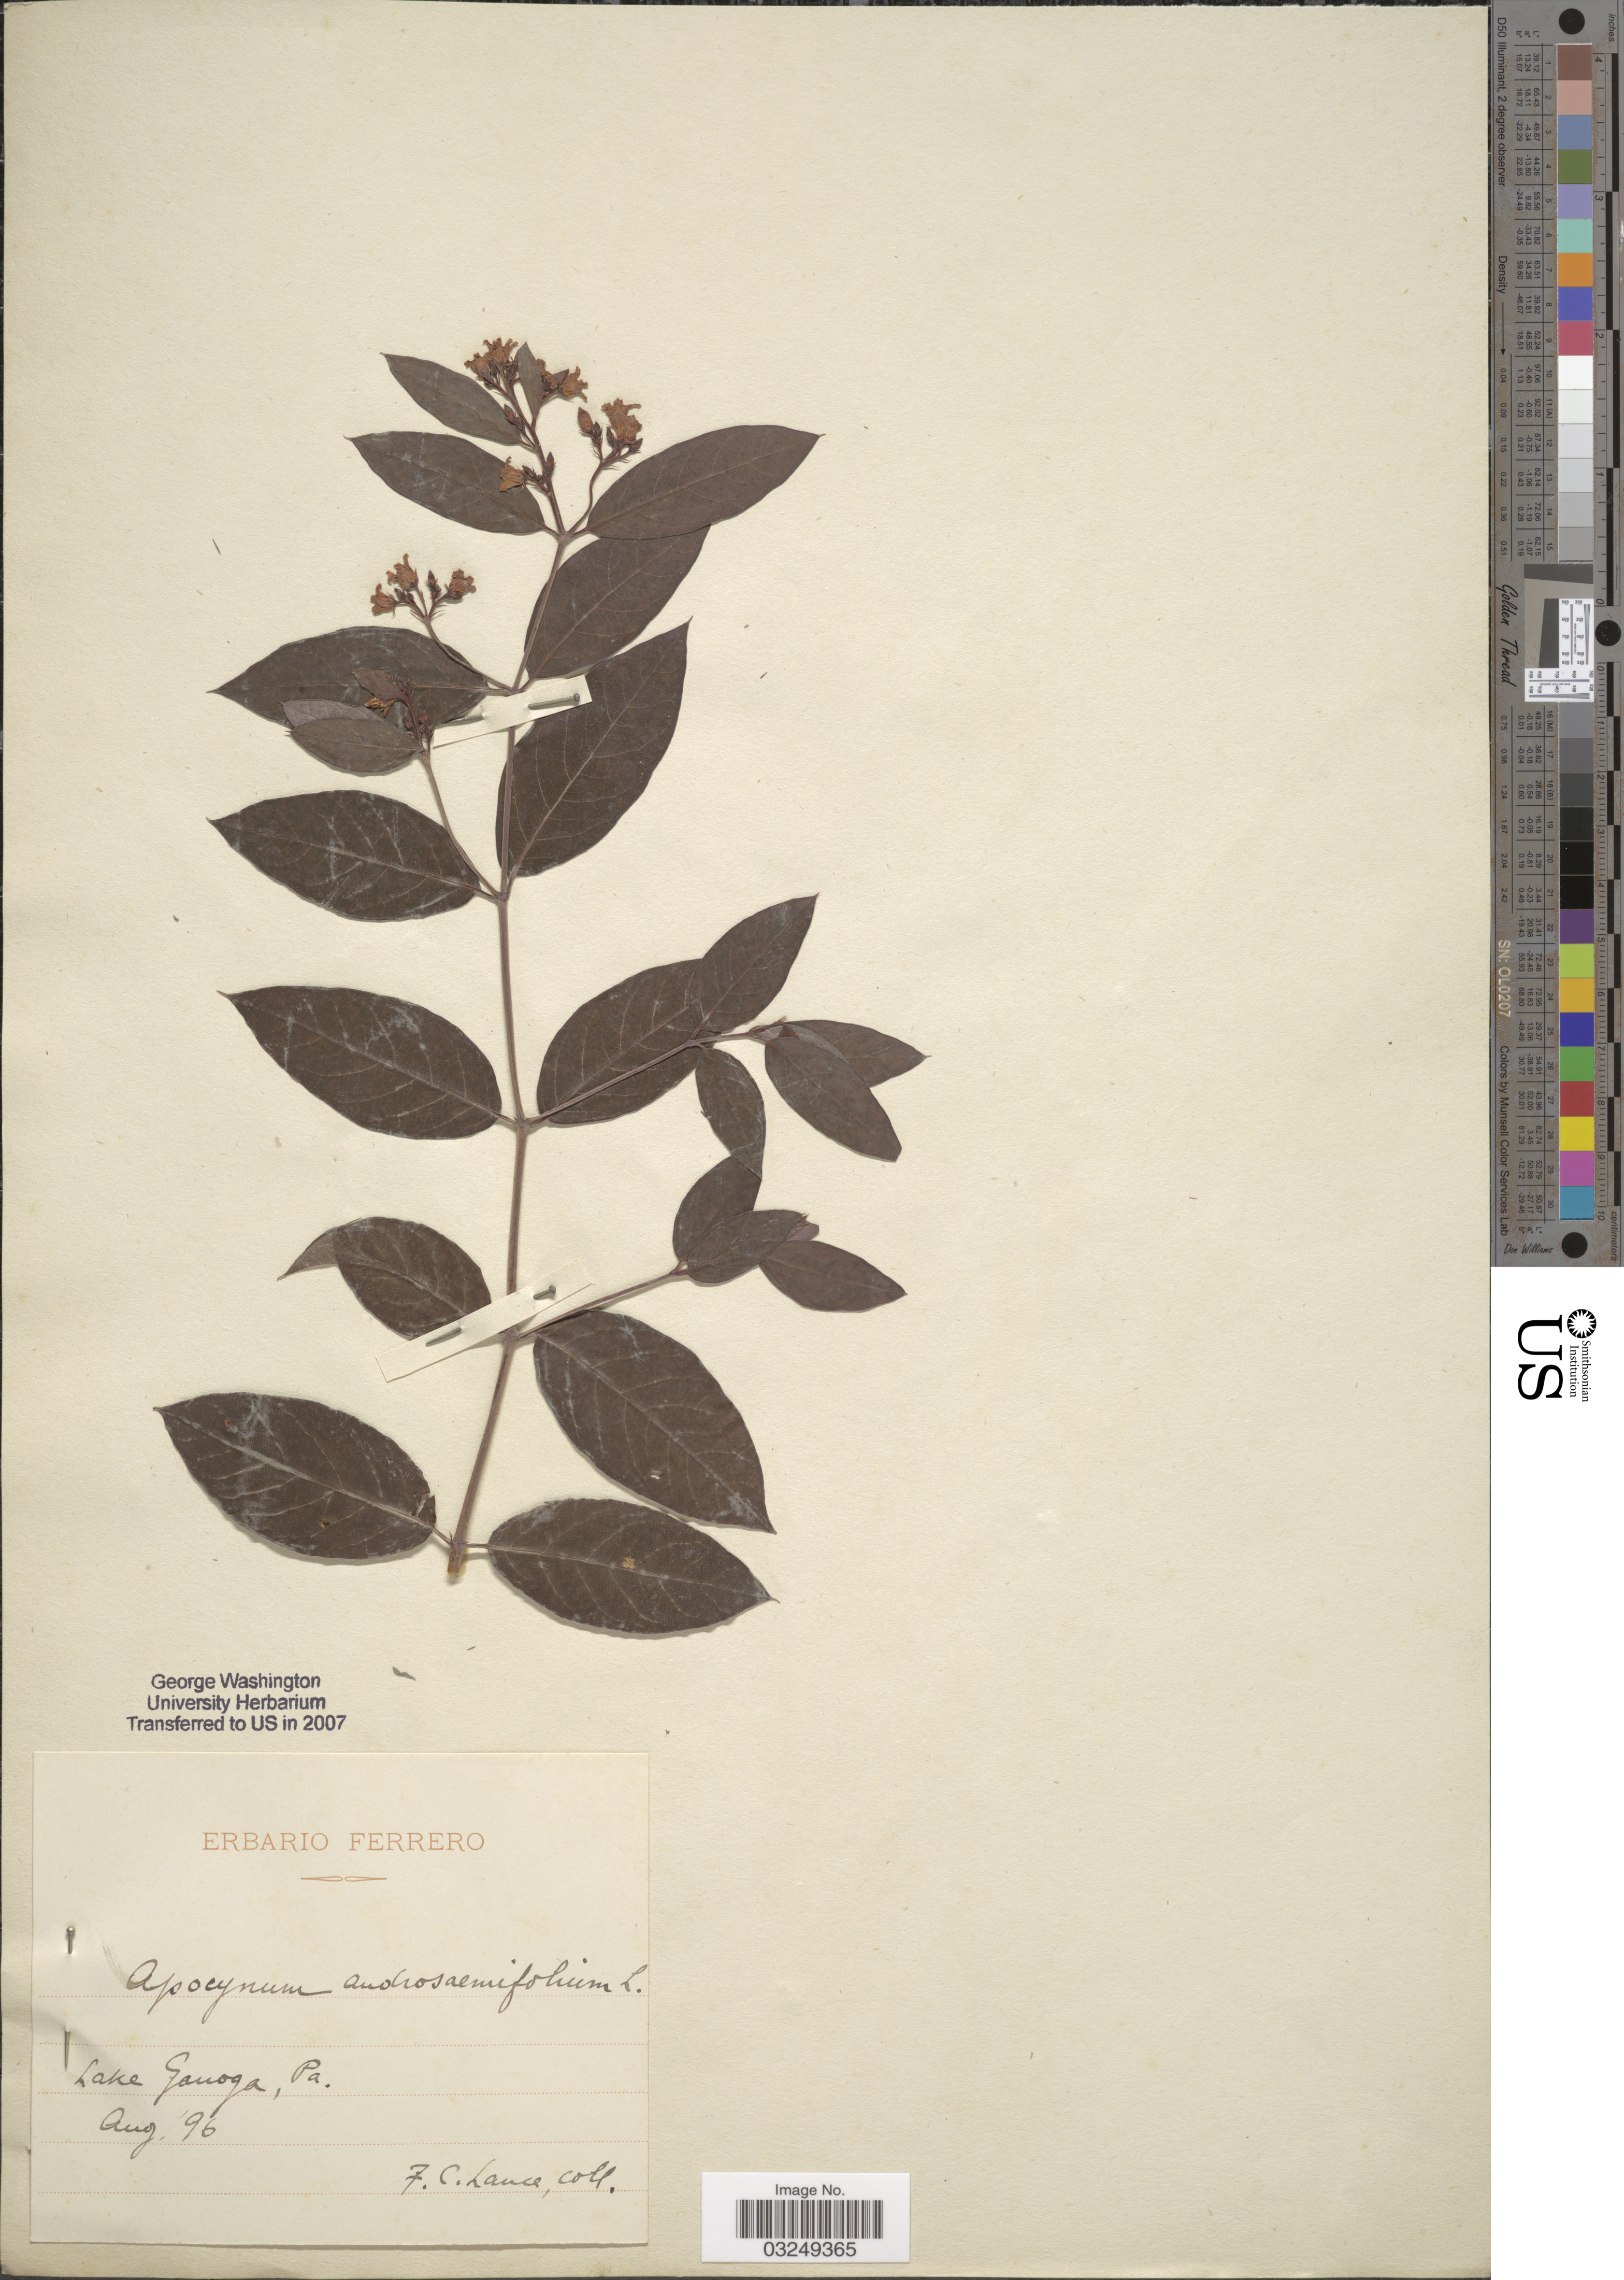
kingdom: Plantae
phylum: Tracheophyta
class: Magnoliopsida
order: Gentianales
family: Apocynaceae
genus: Apocynum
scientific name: Apocynum androsaemifolium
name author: L.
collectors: F. Lance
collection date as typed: Transcribed d/m/y: /8/96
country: United States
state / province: Pennsylvania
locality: Lake Ganoga, Pa.